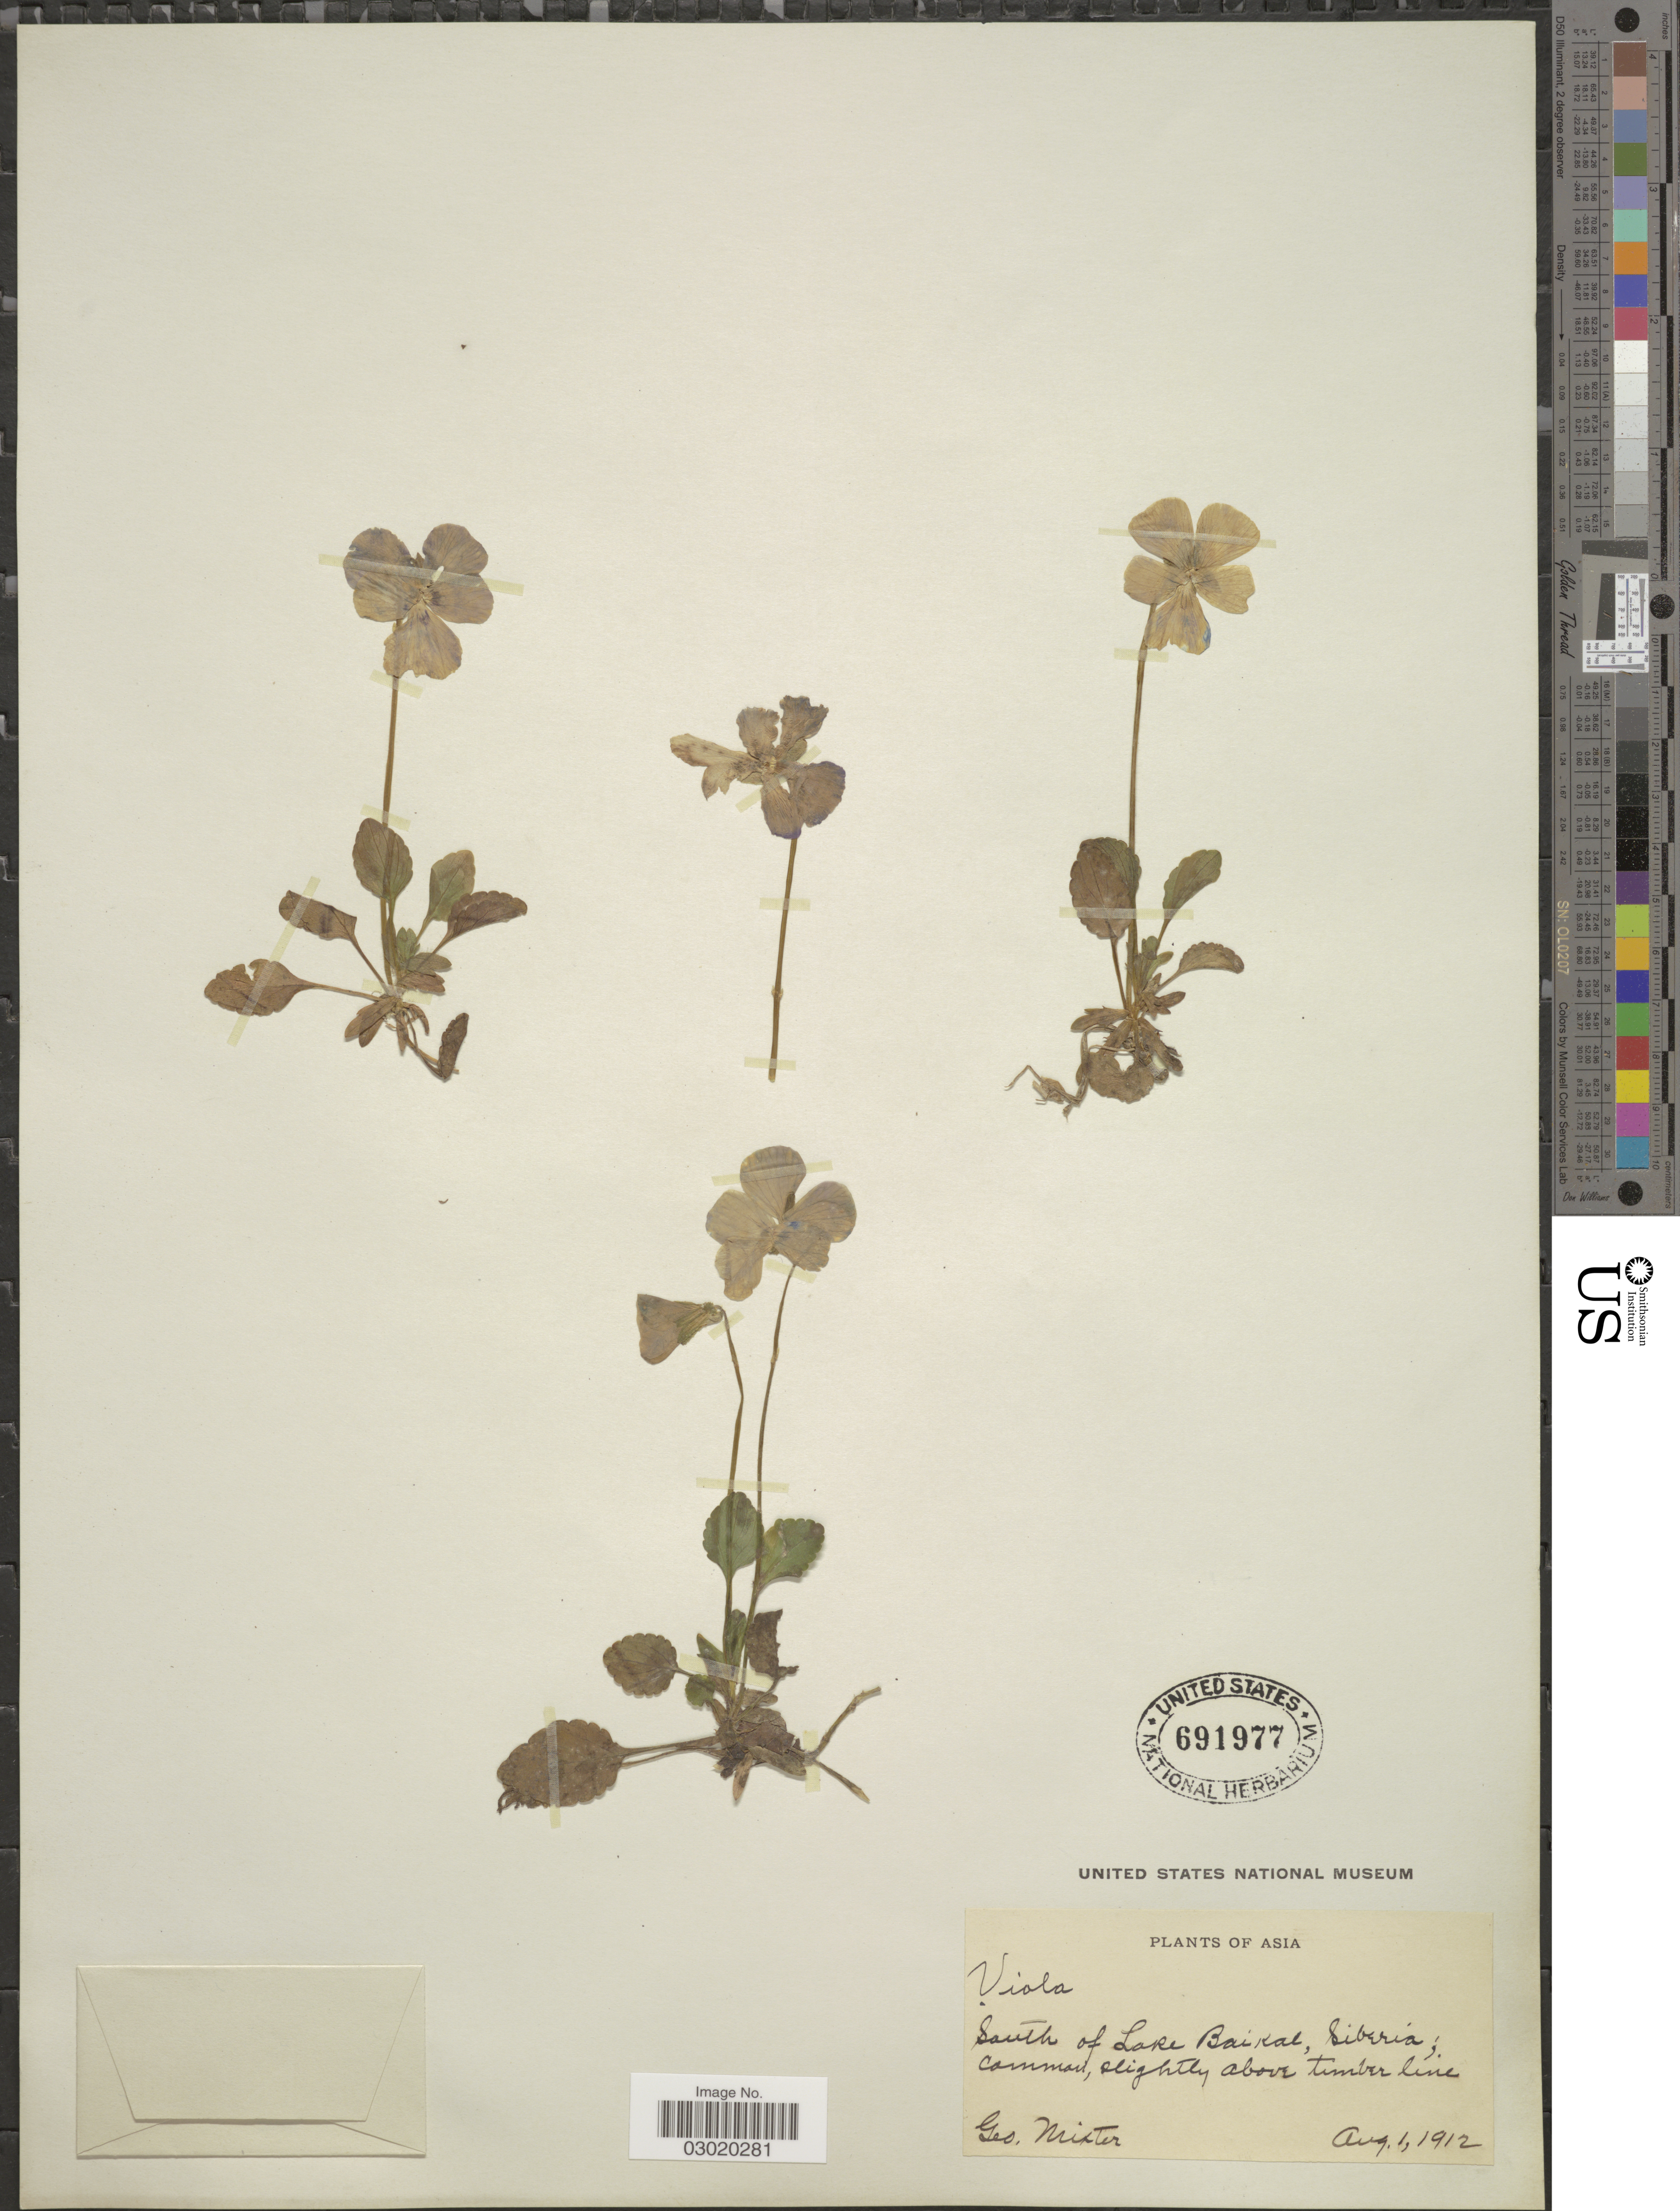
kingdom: Plantae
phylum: Tracheophyta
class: Magnoliopsida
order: Malpighiales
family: Violaceae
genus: Viola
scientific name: Viola sp.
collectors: G. Mixter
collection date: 1912-08-01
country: Russian Federation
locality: Asia, South of Lake Baikal, Siberia.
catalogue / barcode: US 691977